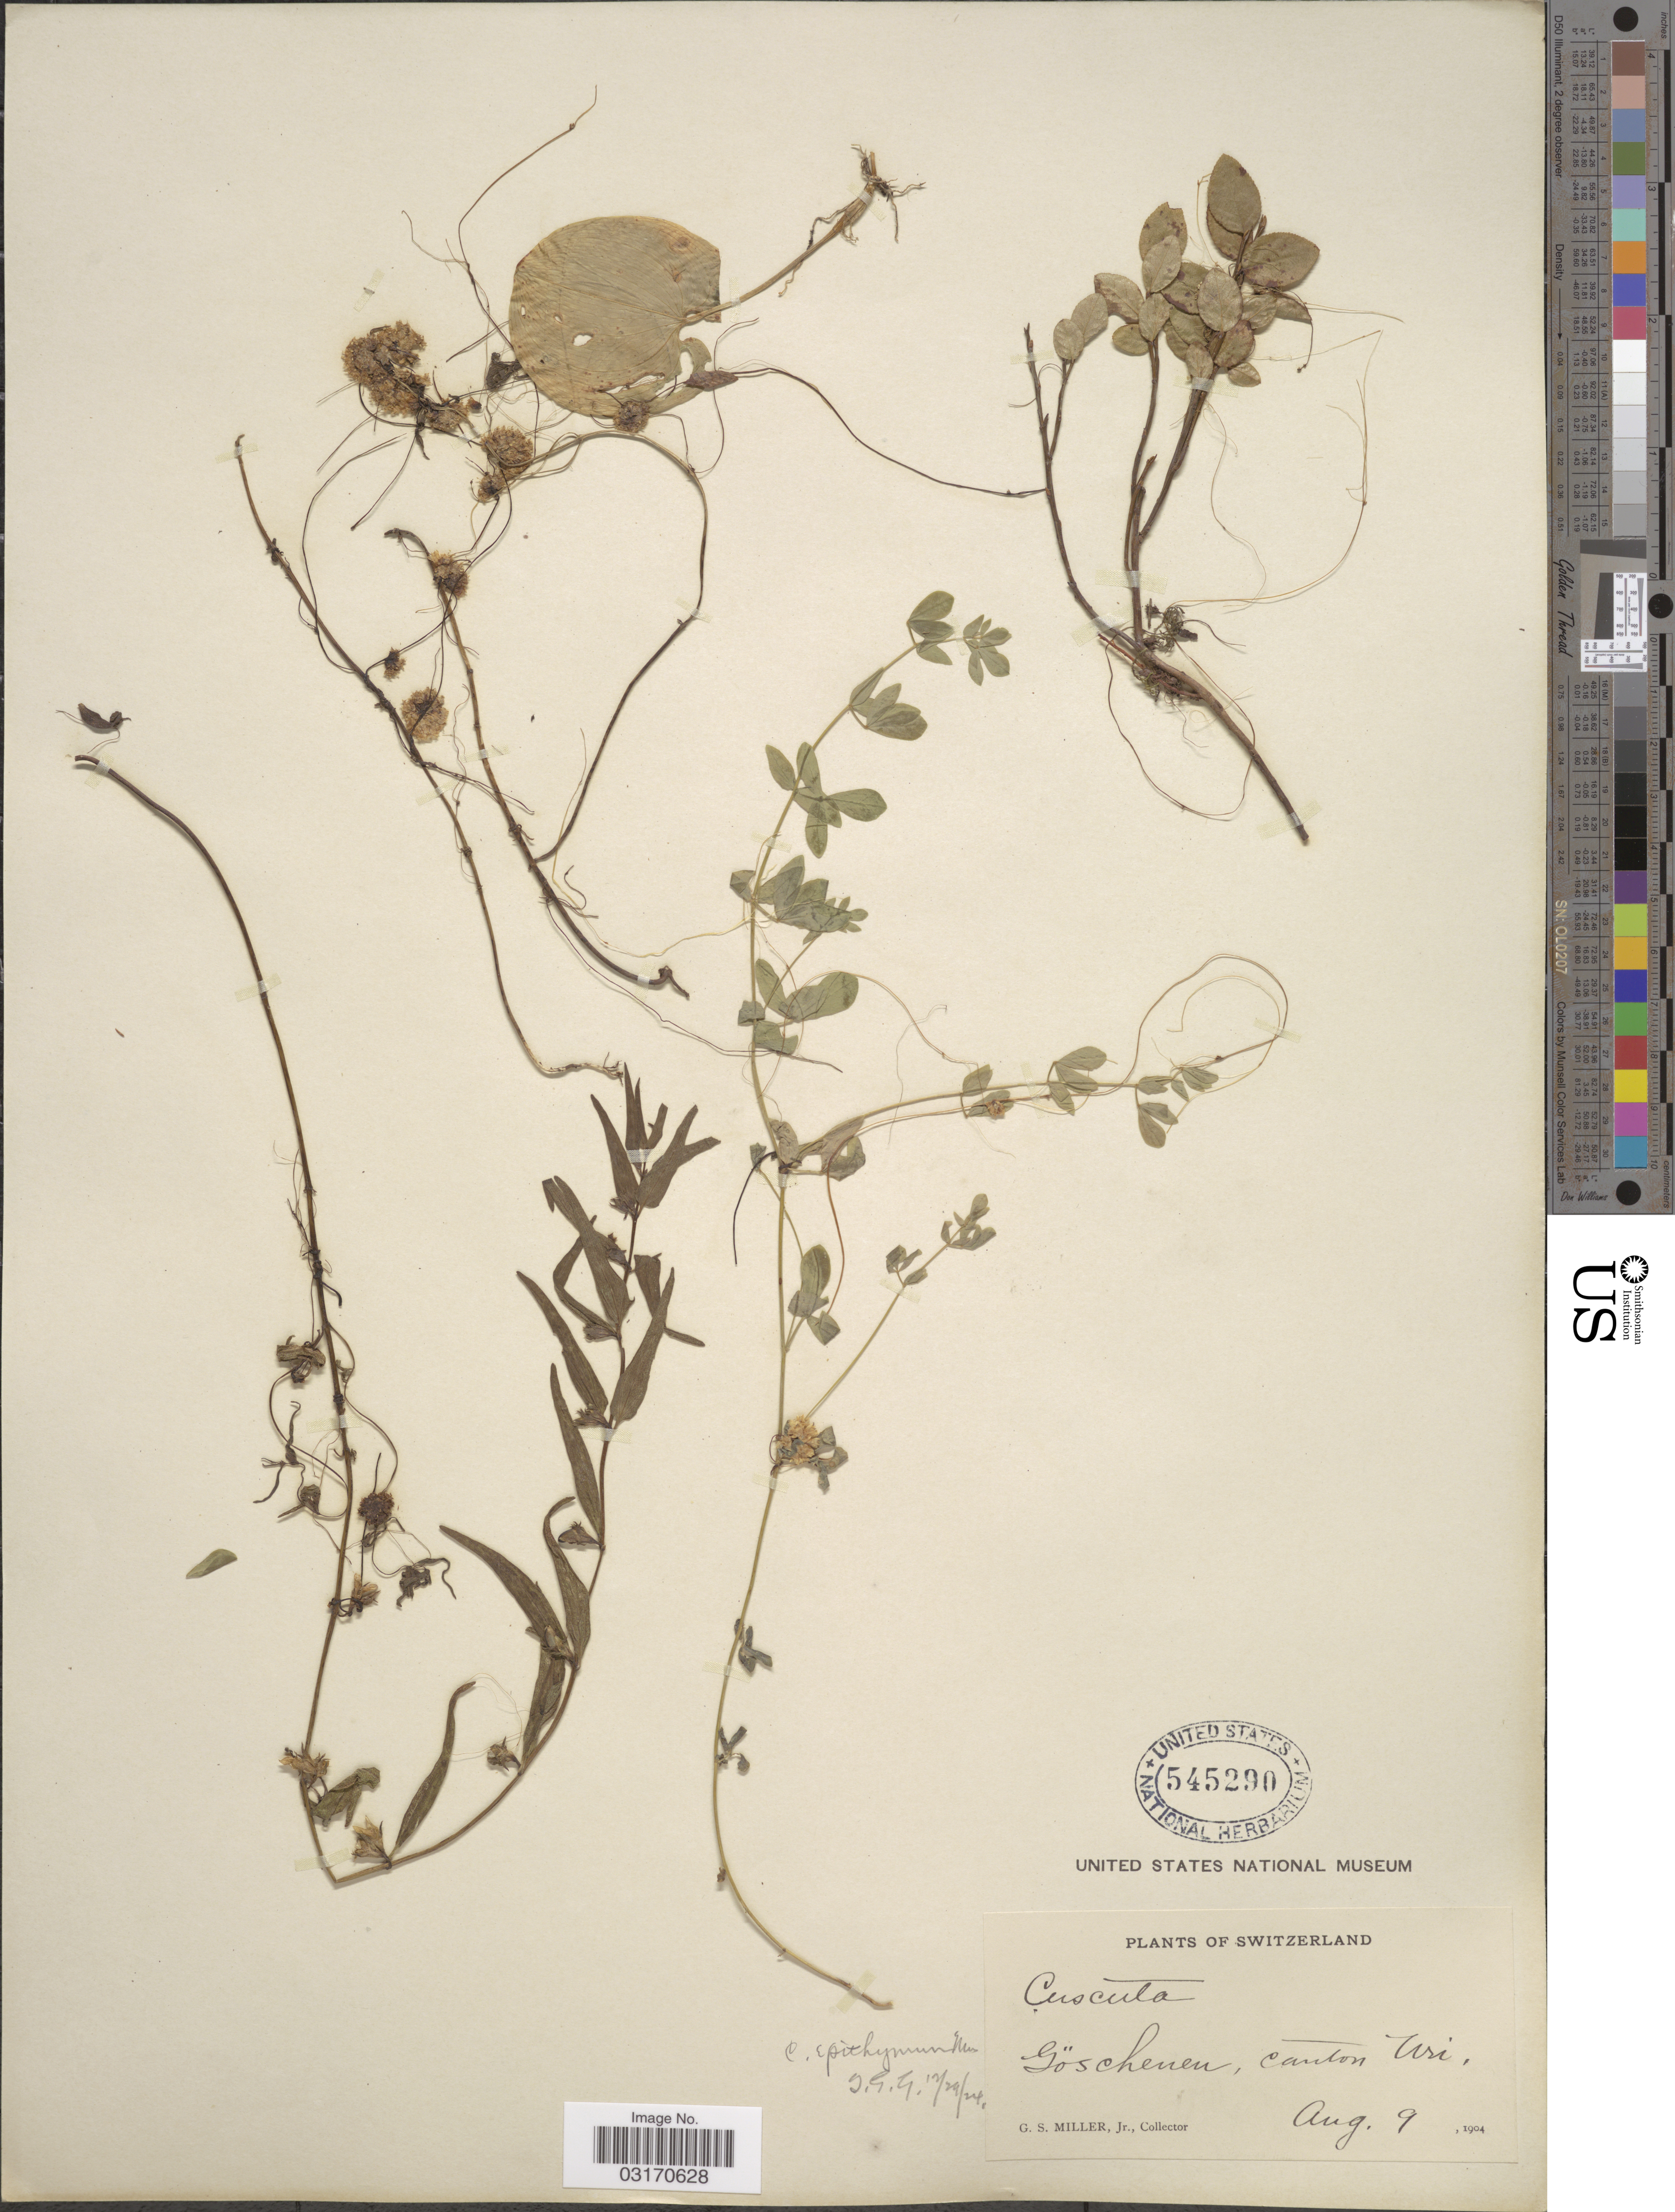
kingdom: Plantae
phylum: Tracheophyta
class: Magnoliopsida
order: Solanales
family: Convolvulaceae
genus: Cuscuta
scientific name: Cuscuta epithymum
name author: Murray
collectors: G. S. Miller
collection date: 1904-08-09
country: Switzerland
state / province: Uri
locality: Göschenen, canton Uri.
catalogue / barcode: US 545290